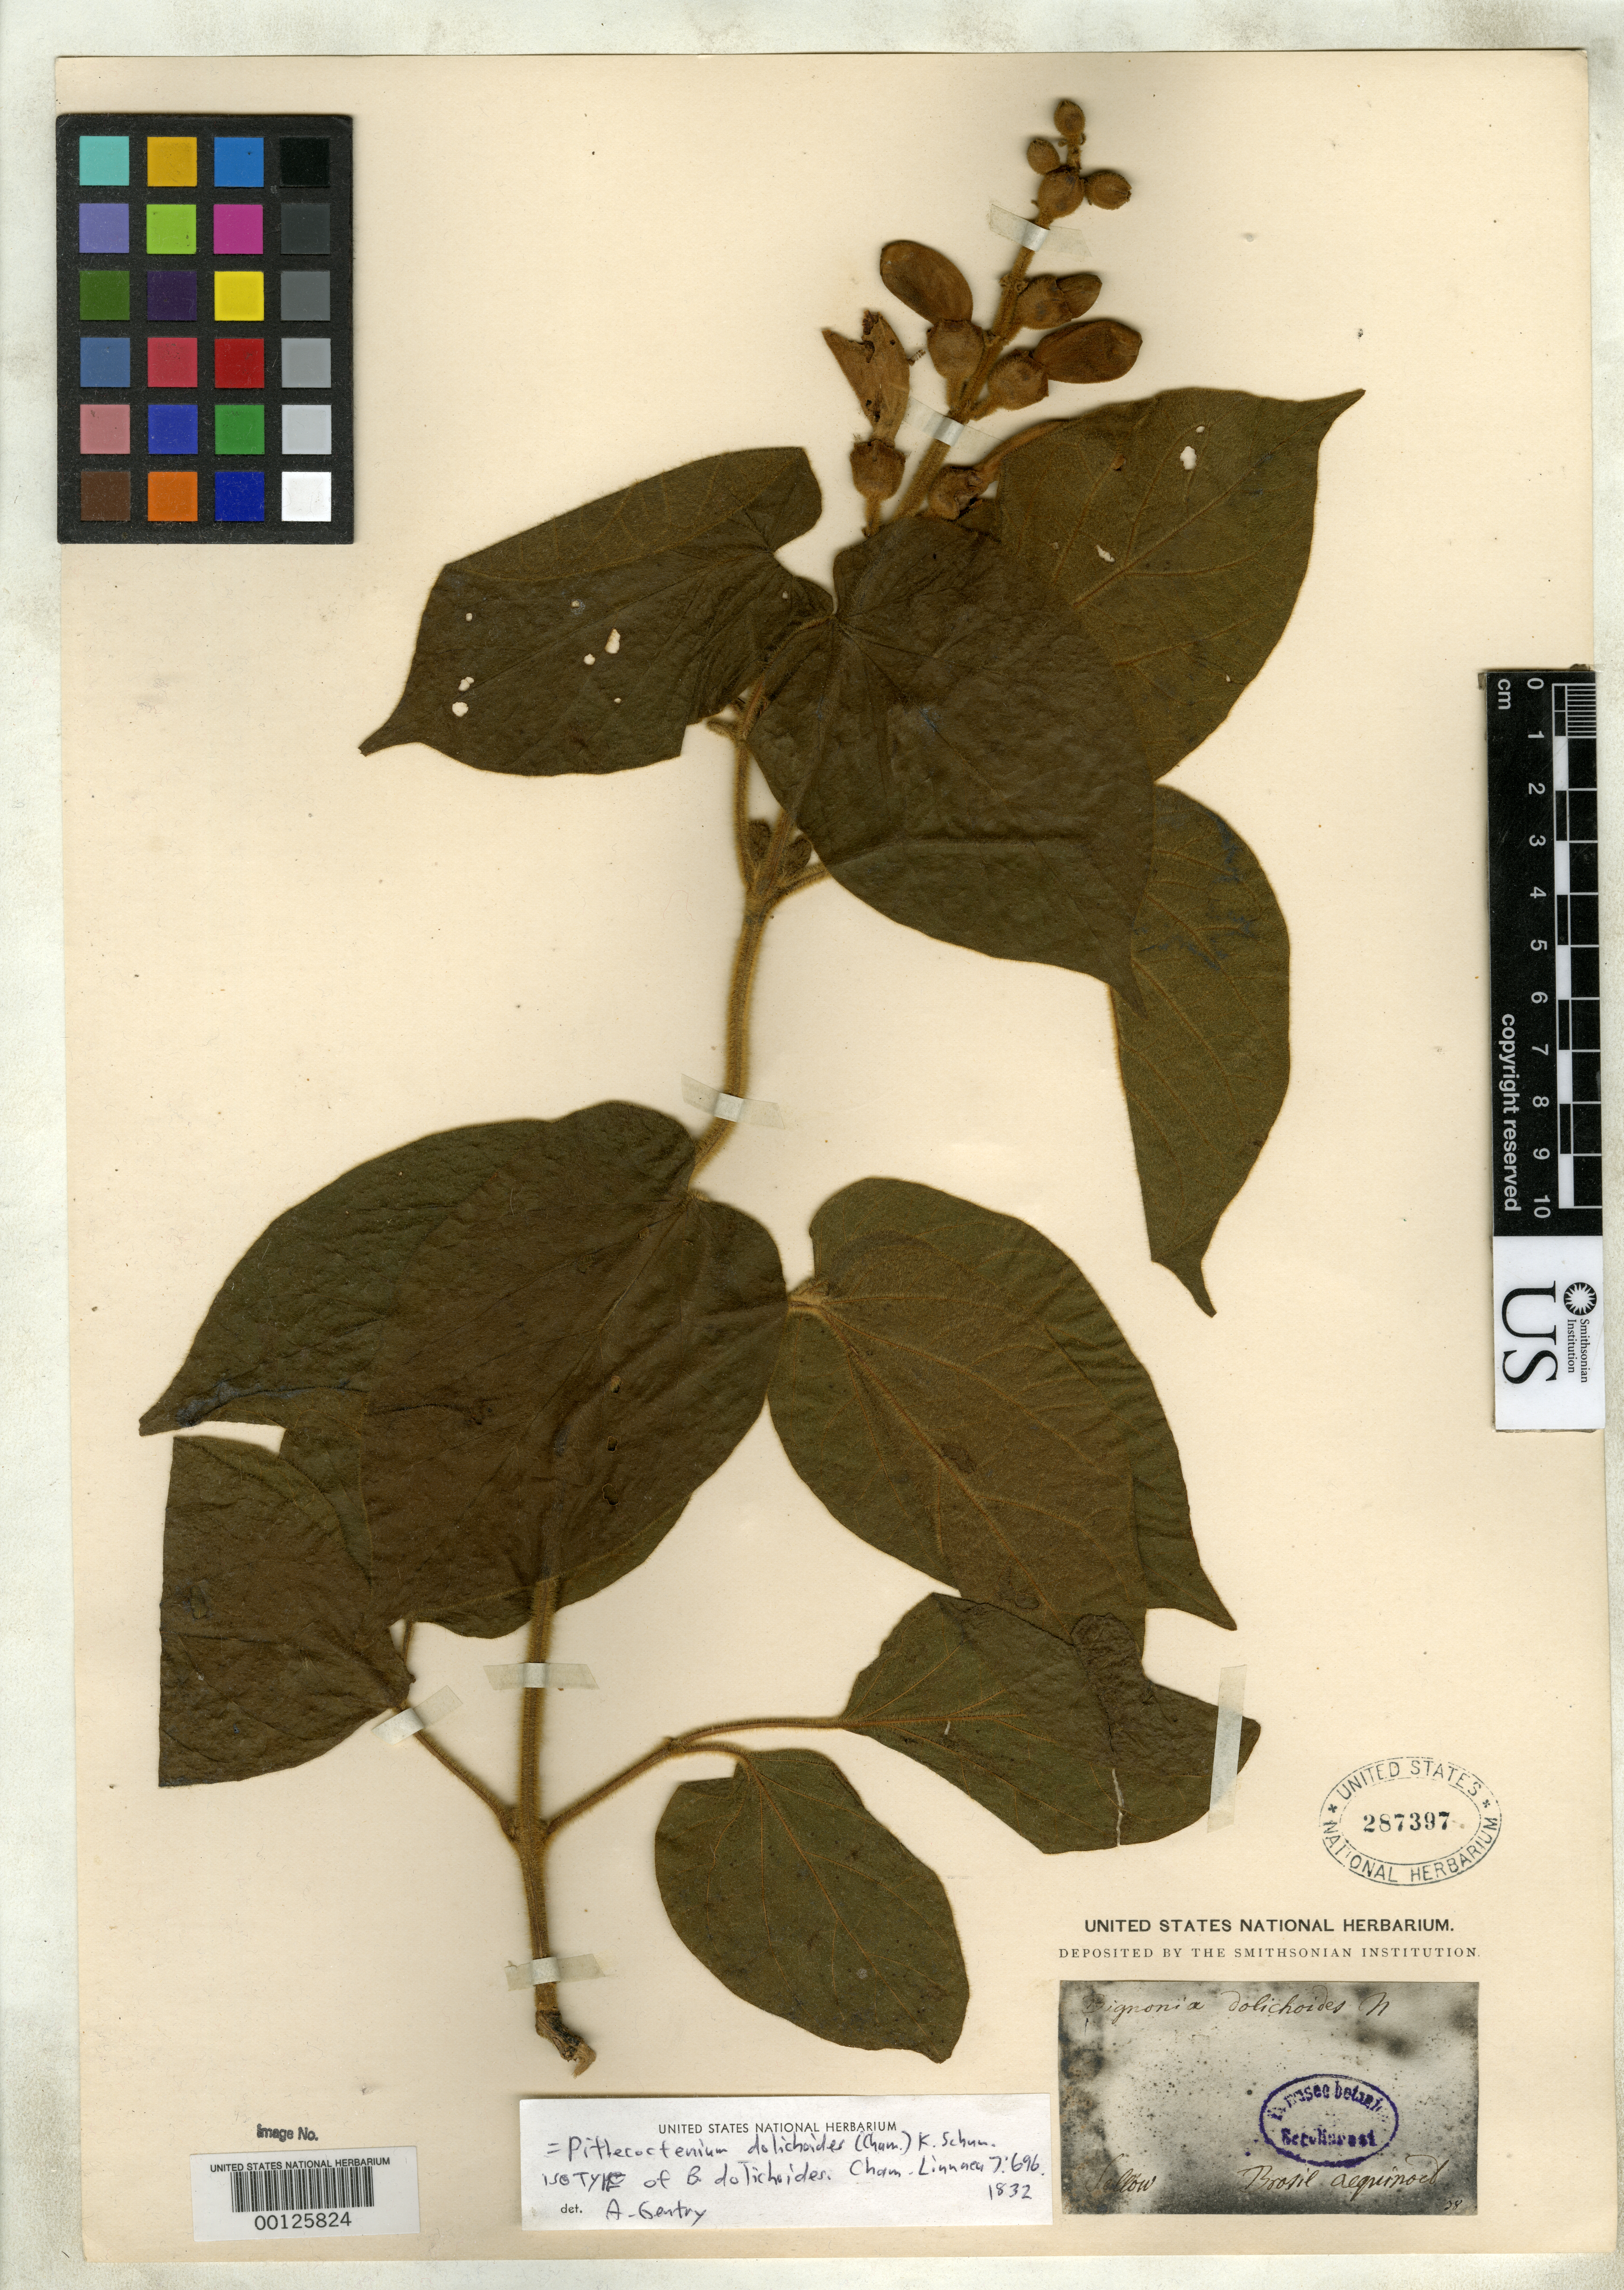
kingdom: Plantae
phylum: Tracheophyta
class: Magnoliopsida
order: Lamiales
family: Bignoniaceae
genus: Bignonia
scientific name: Bignonia dolichoides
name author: Cham.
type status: Isotype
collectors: F. Sellow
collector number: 38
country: Brazil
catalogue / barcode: US 287397